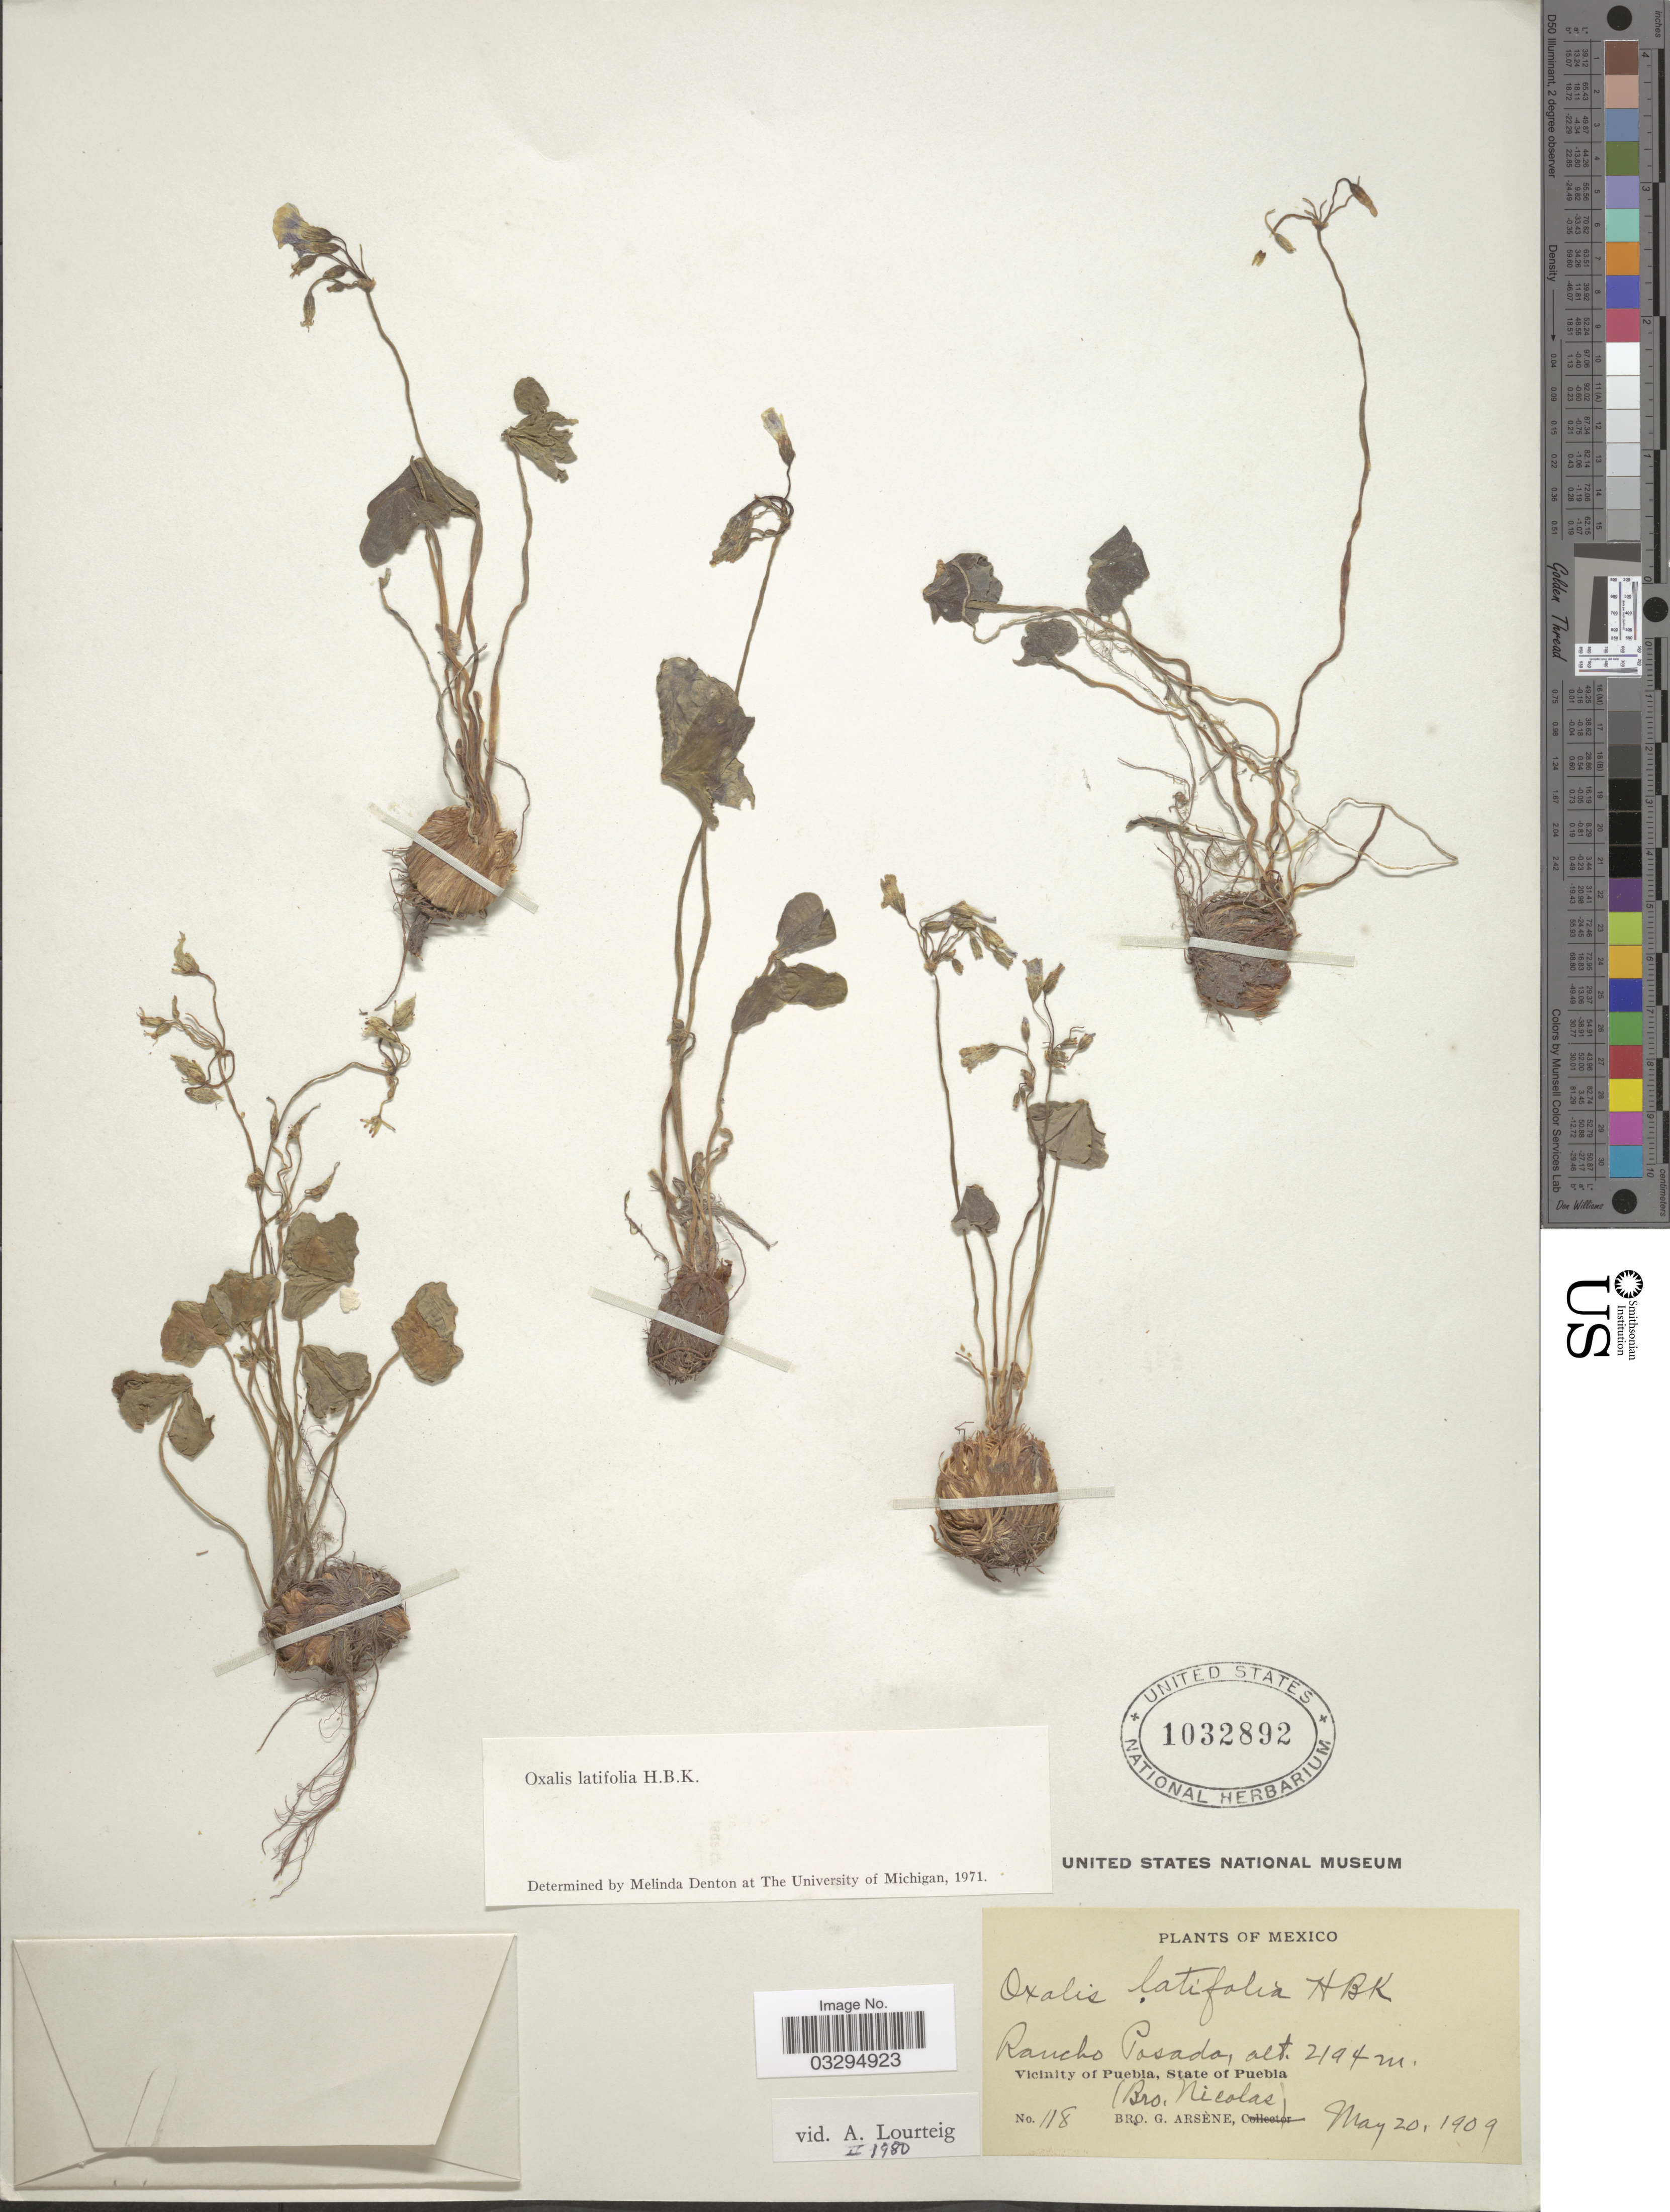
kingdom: Plantae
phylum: Tracheophyta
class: Magnoliopsida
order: Oxalidales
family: Oxalidaceae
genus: Oxalis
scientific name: Oxalis latifolia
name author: Kunth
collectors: Bro. G. Arsène & Bro. Nicolas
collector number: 118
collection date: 1909-05-20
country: Mexico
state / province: Puebla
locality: Rancho Posada, Vicinity of Puebla.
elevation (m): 2194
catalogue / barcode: US 1032892